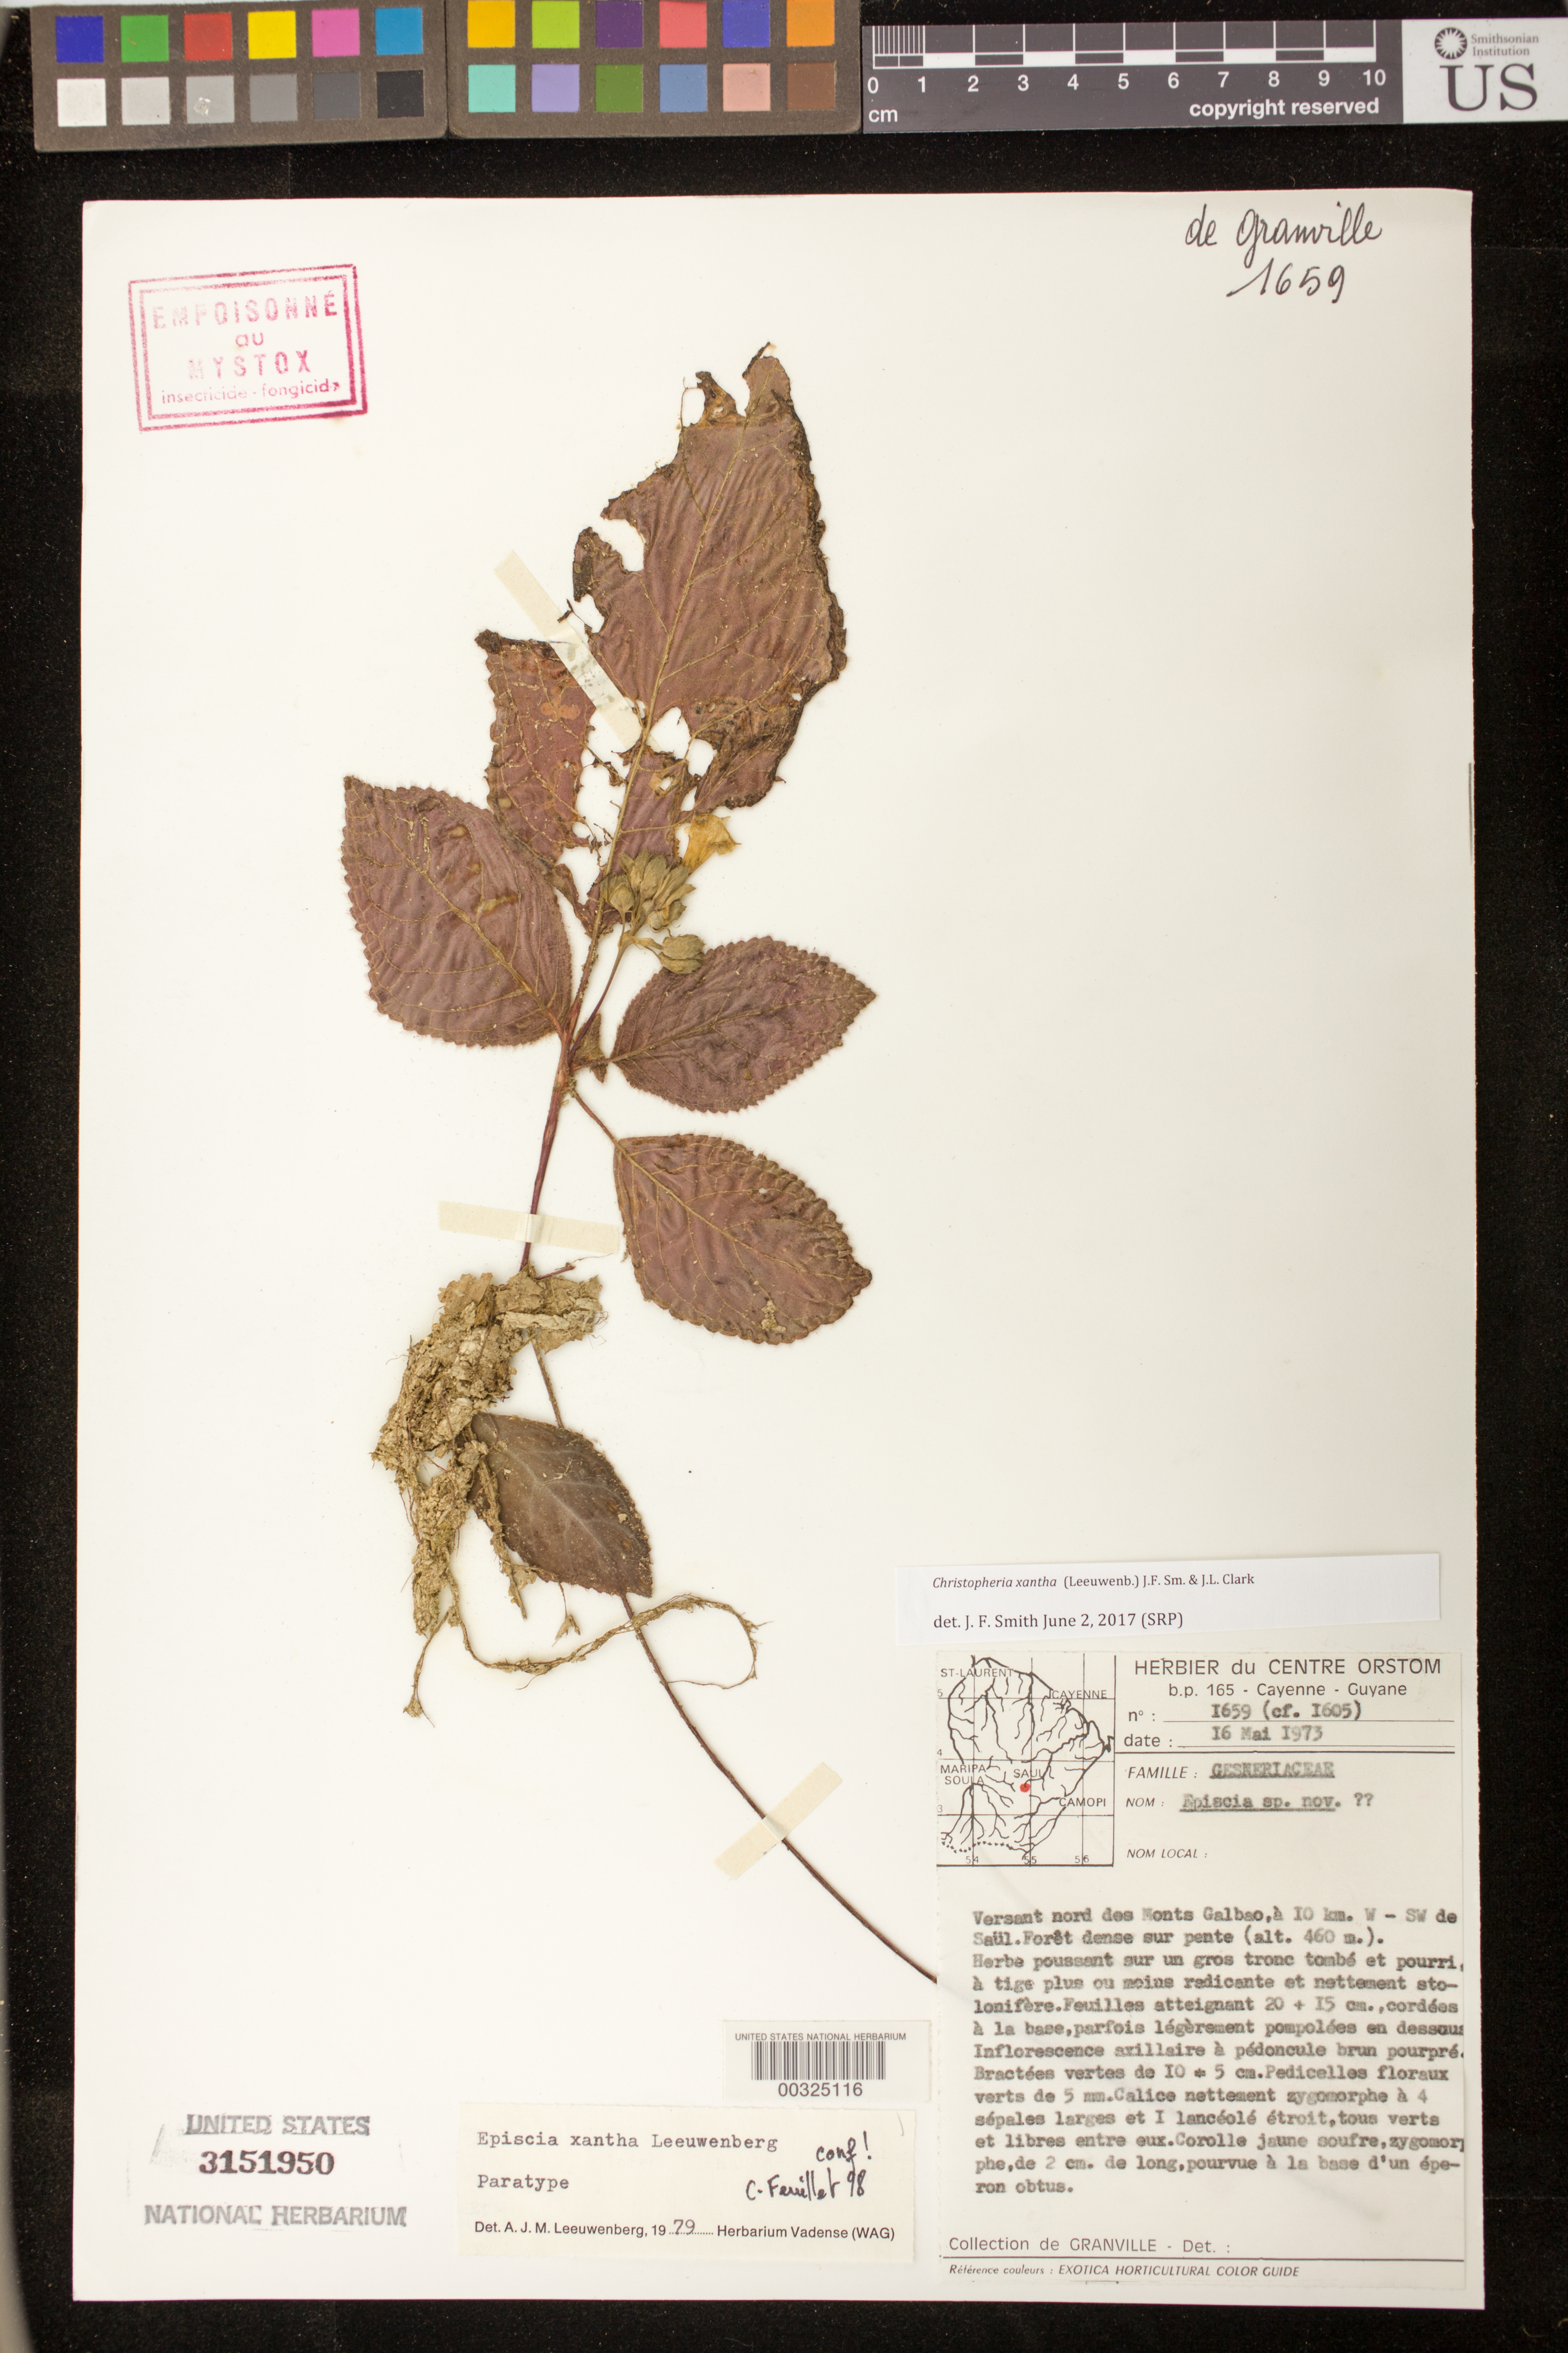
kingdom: Plantae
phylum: Tracheophyta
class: Magnoliopsida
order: Lamiales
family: Gesneriaceae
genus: Christopheria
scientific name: Christopheria xantha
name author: (Leeuwenb.) J.F. Sm. & J.L. Clark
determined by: Smith, J. F.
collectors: J.-J. de Granville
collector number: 1659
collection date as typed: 16 May 1973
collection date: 1973-05-16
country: French Guiana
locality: Versant nord des Monts Galbao, à 10 km W-SW de Saül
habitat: Forêt dense sur pente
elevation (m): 460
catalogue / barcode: US 3151950